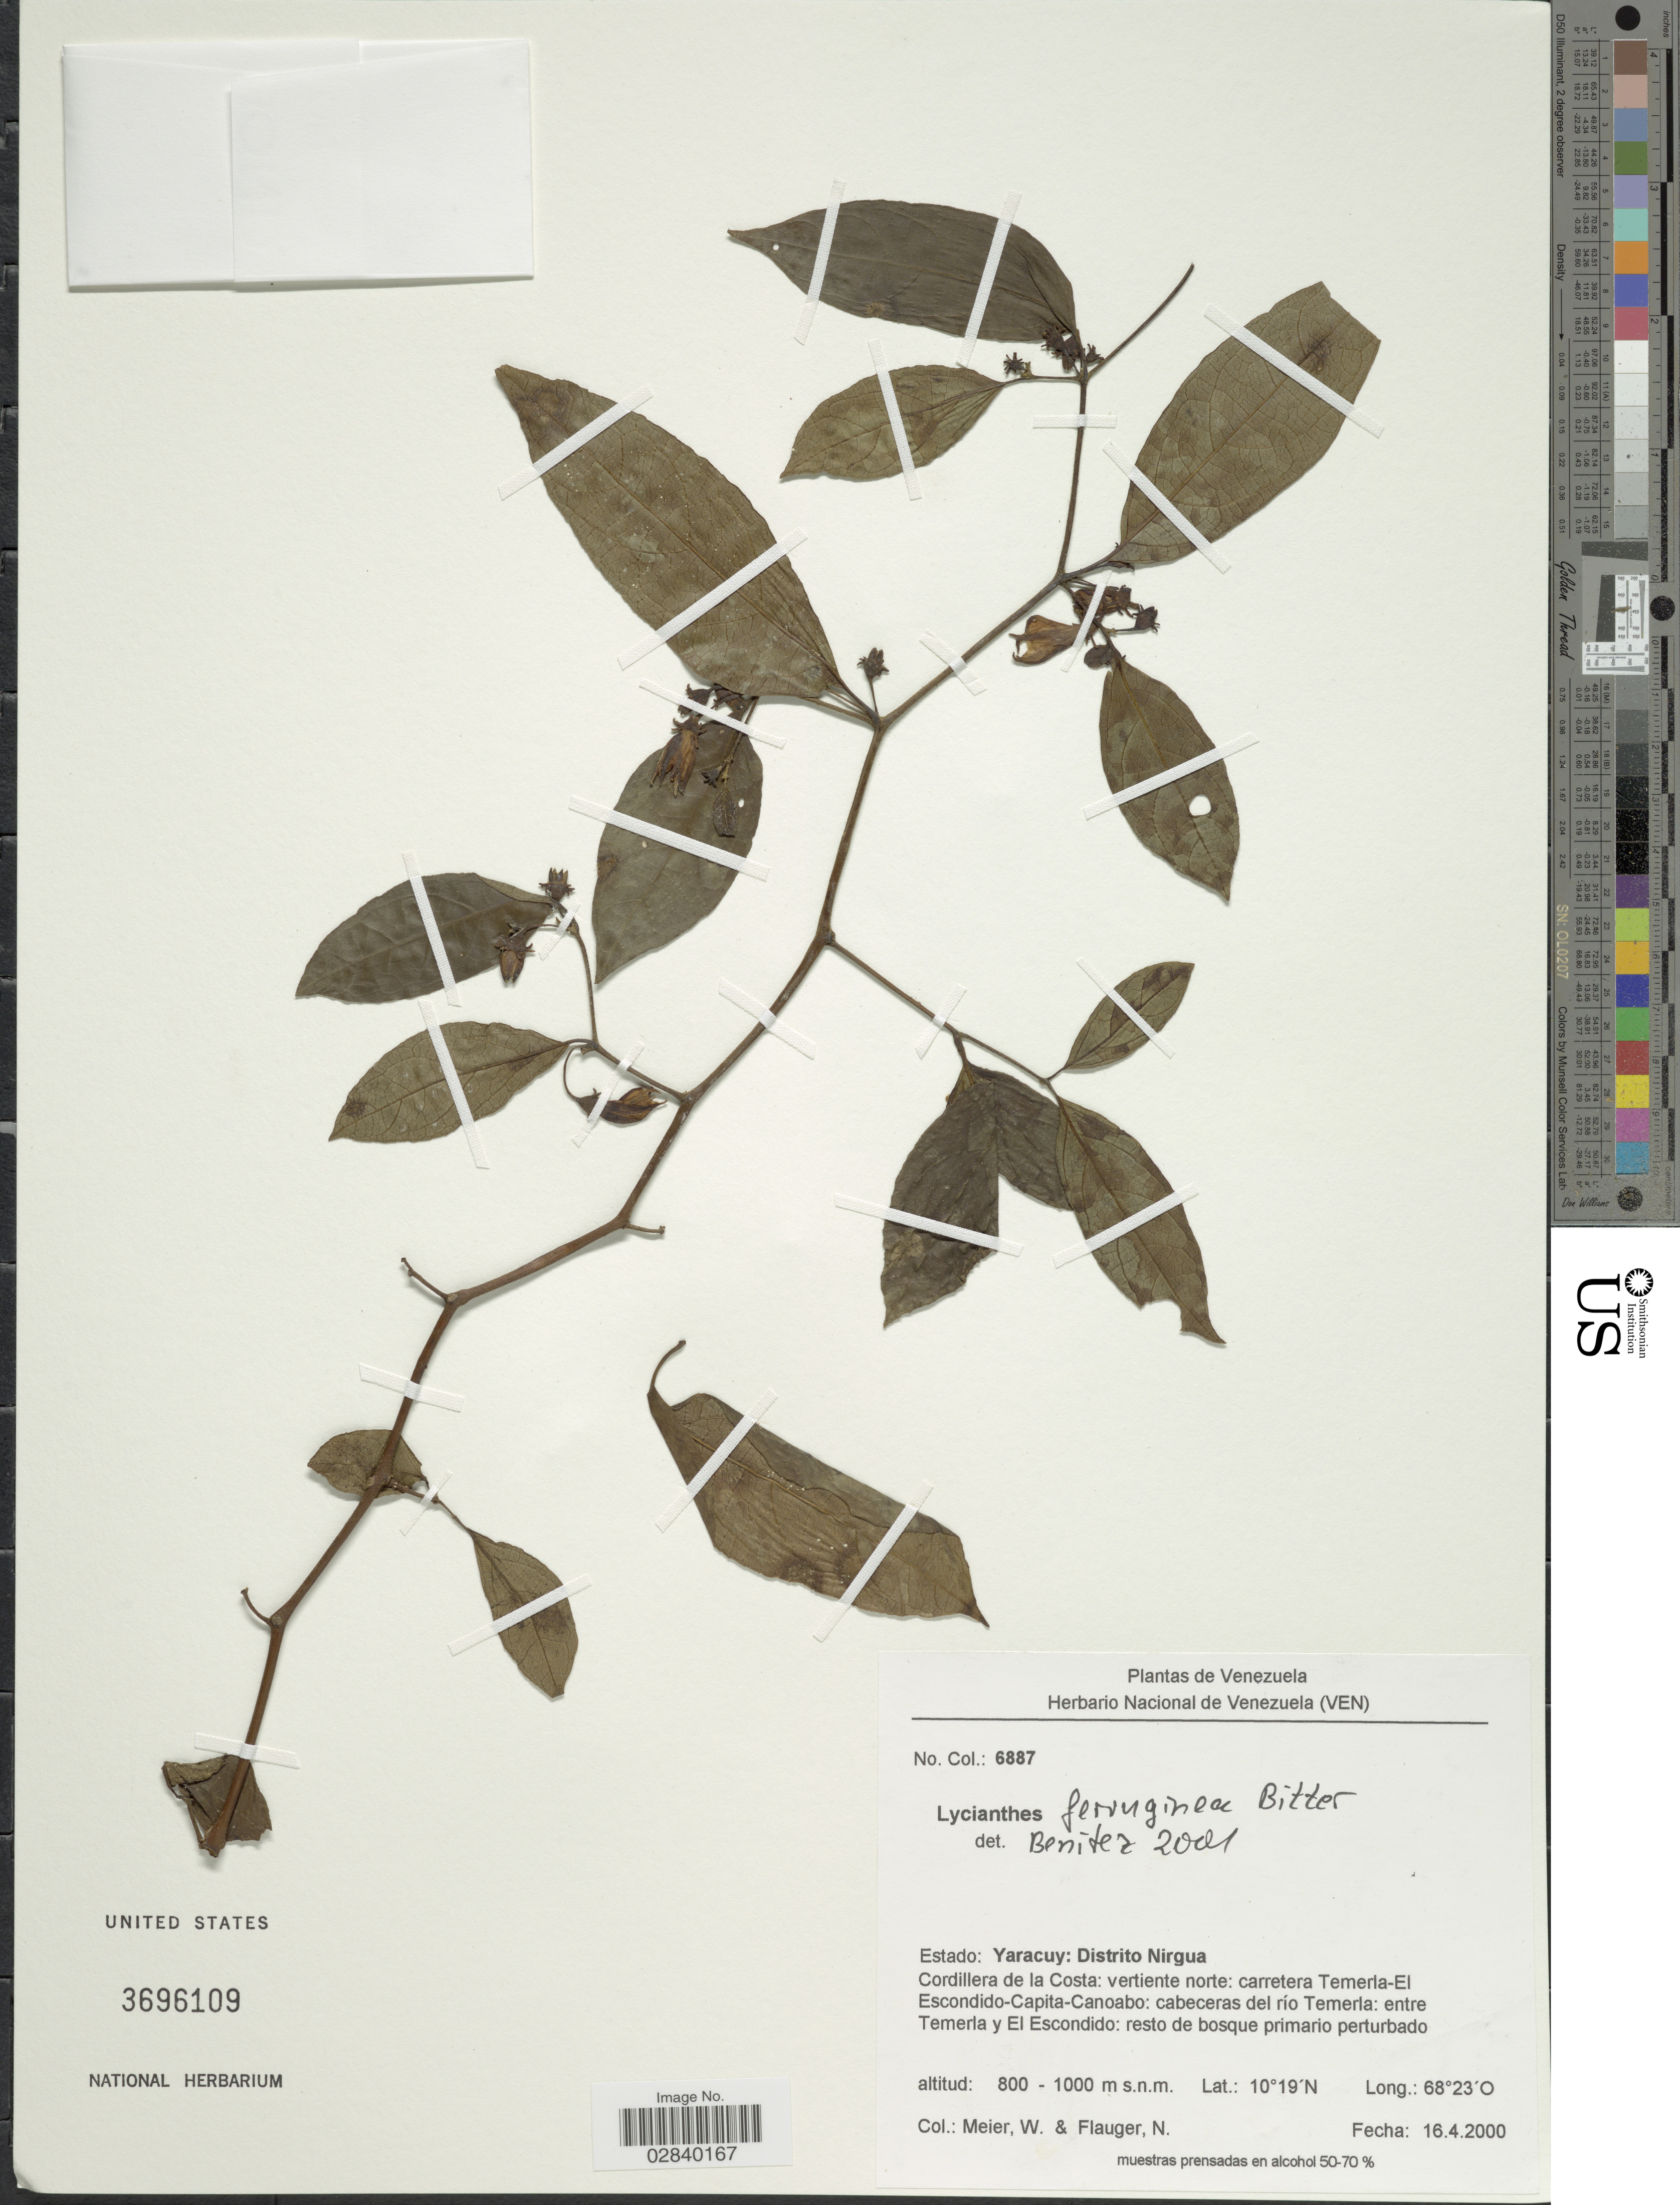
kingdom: Plantae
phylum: Tracheophyta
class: Magnoliopsida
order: Solanales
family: Solanaceae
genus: Lycianthes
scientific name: Lycianthes ferruginea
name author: Bitter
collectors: W. Meier & N. Flauger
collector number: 6887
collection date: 2000-04-16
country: Venezuela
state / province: Yaracuy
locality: Distrito Nirgua. Cordillera de la Costa: vertiente norte: carretera Temerla-El Escondido-Capita-Canoaba: cabeceras del río Temerla: entre Temerla y El Escondido: resto de bosque primario perturbado.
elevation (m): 800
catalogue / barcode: US 3696109